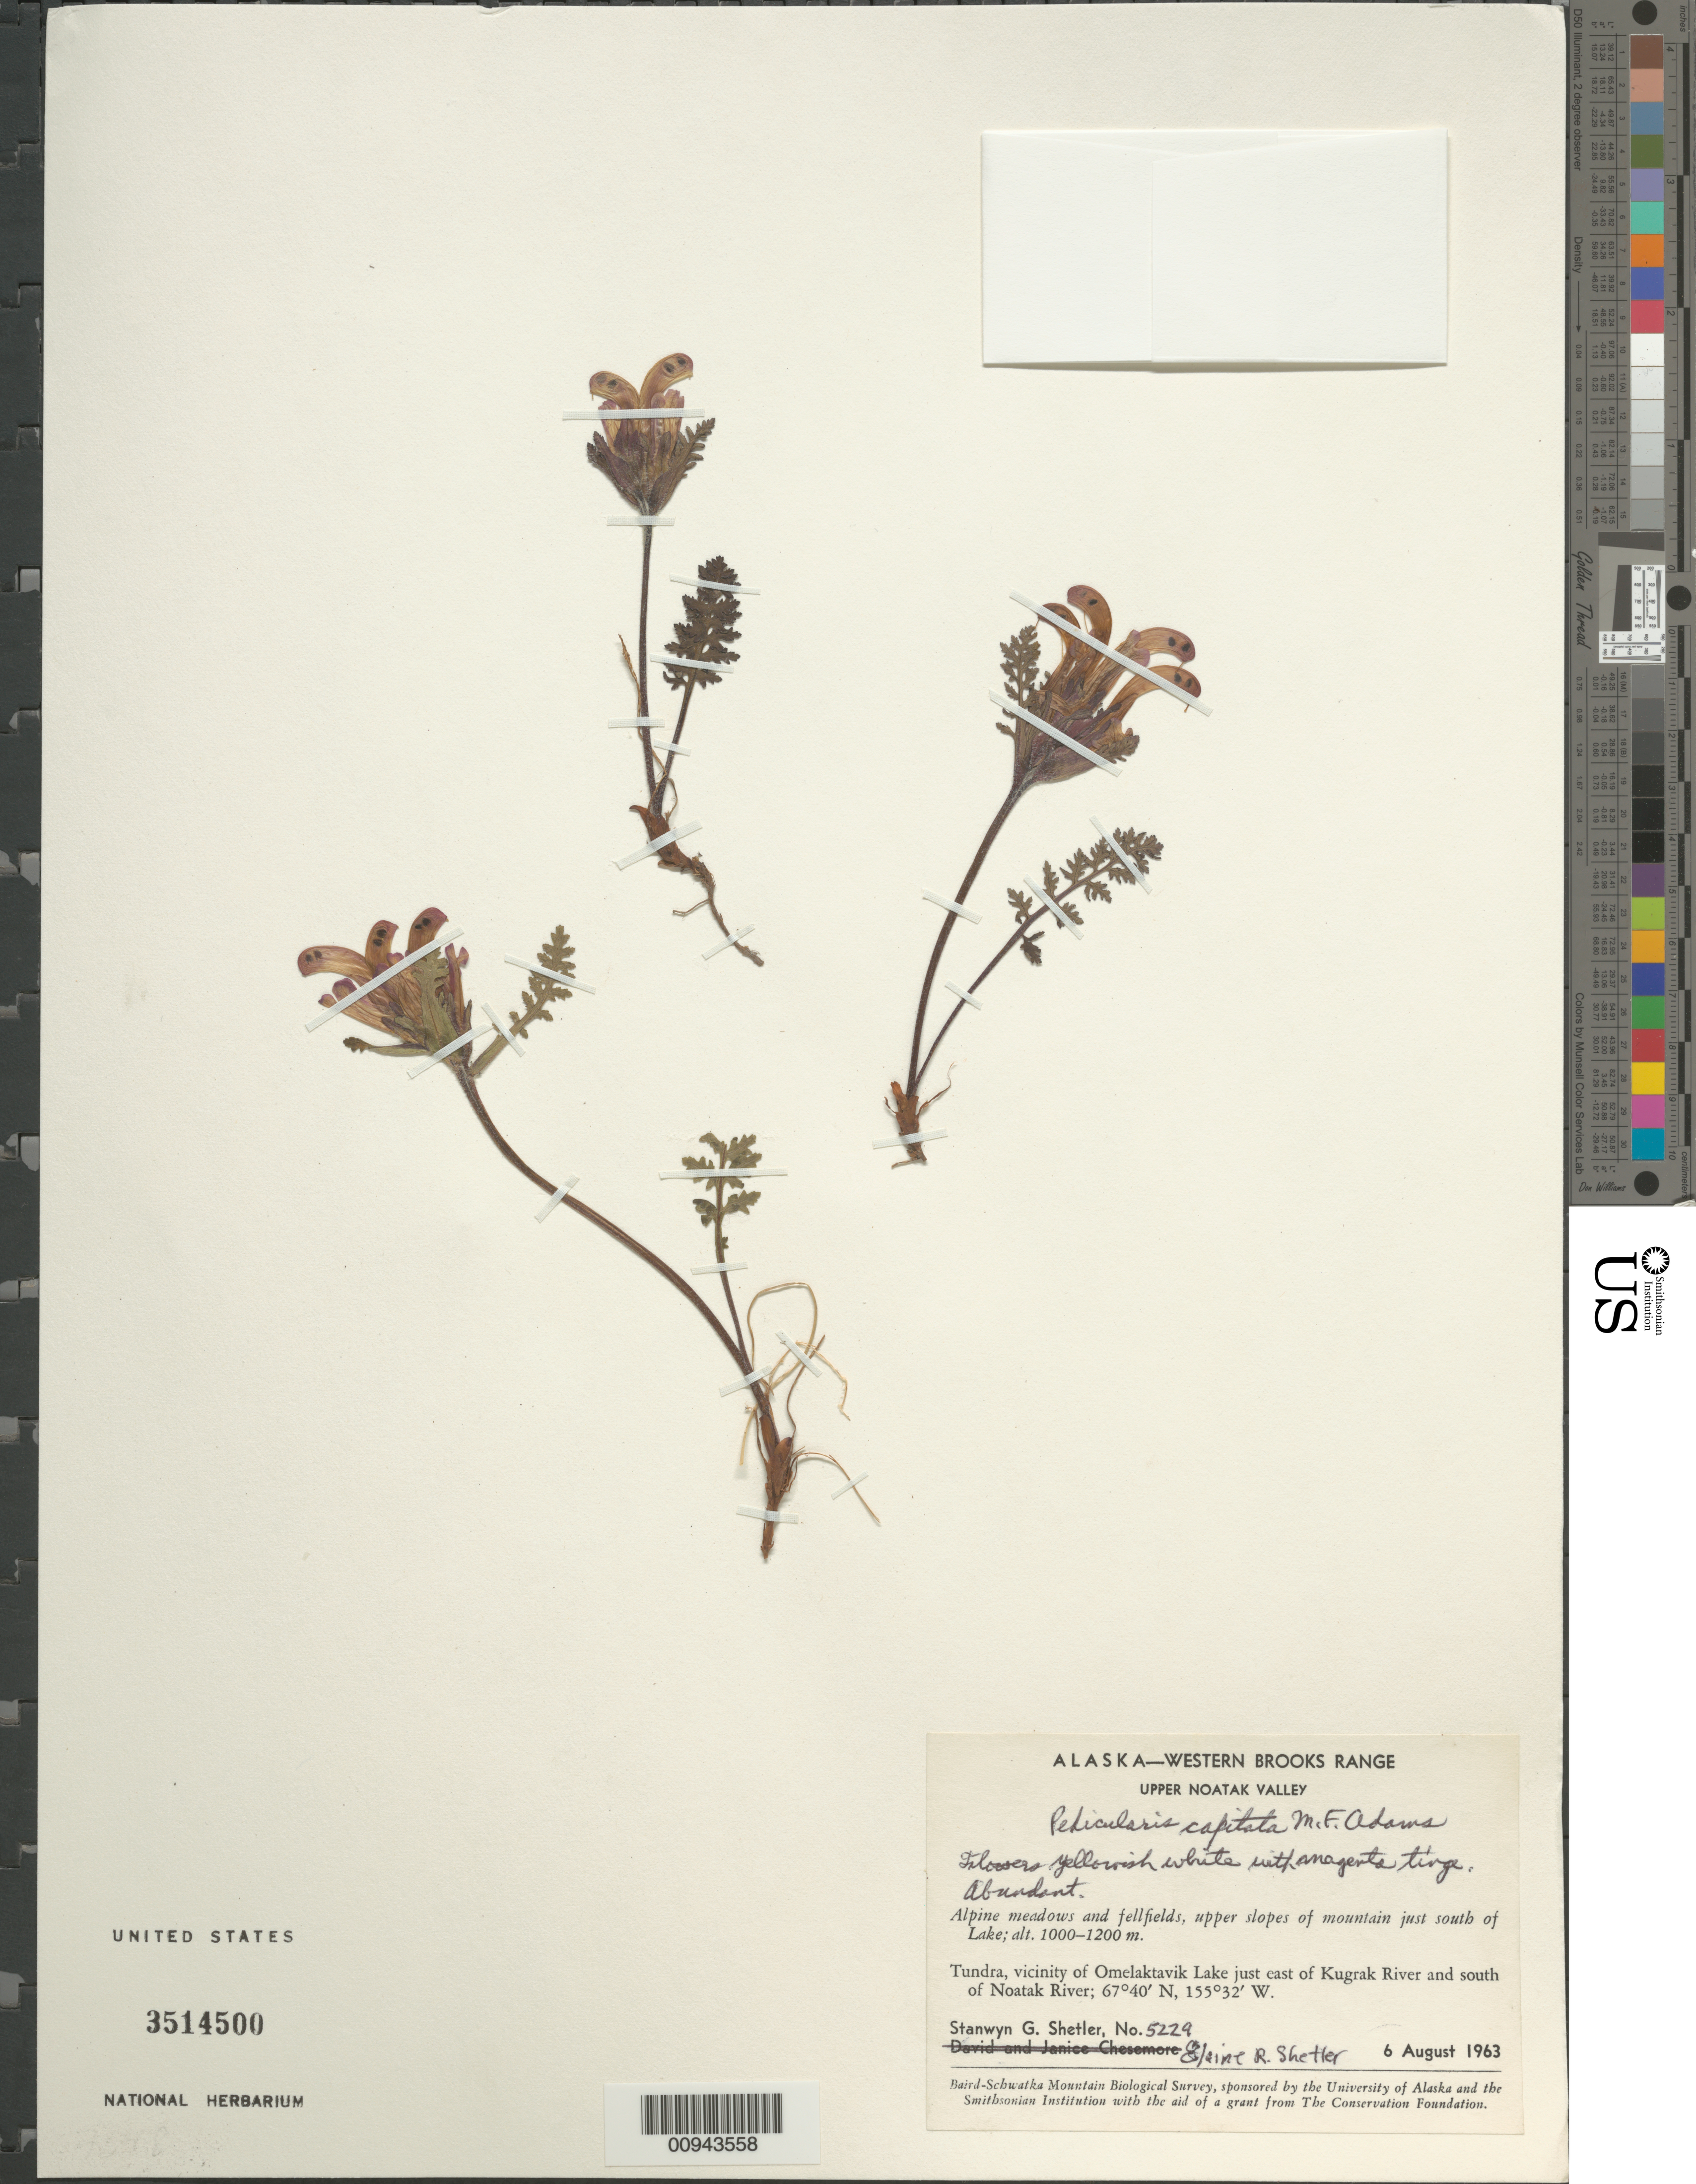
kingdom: Plantae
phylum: Tracheophyta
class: Magnoliopsida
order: Lamiales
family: Orobanchaceae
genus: Pedicularis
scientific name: Pedicularis capitata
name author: Adams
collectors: S. Shetler & E. R. Shetler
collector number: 5229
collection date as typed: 06 Aug 1963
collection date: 1963-08-06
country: United States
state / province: Alaska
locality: Vicinity of Omelaktavik Lake just east of Kugrak River and south of Noatak River. Western Brooks Range, Upper Noatak Valley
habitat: Tundra. Alpine meadows and fellfields, upper slopes of mountain just south of Lake.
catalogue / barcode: US 3514500